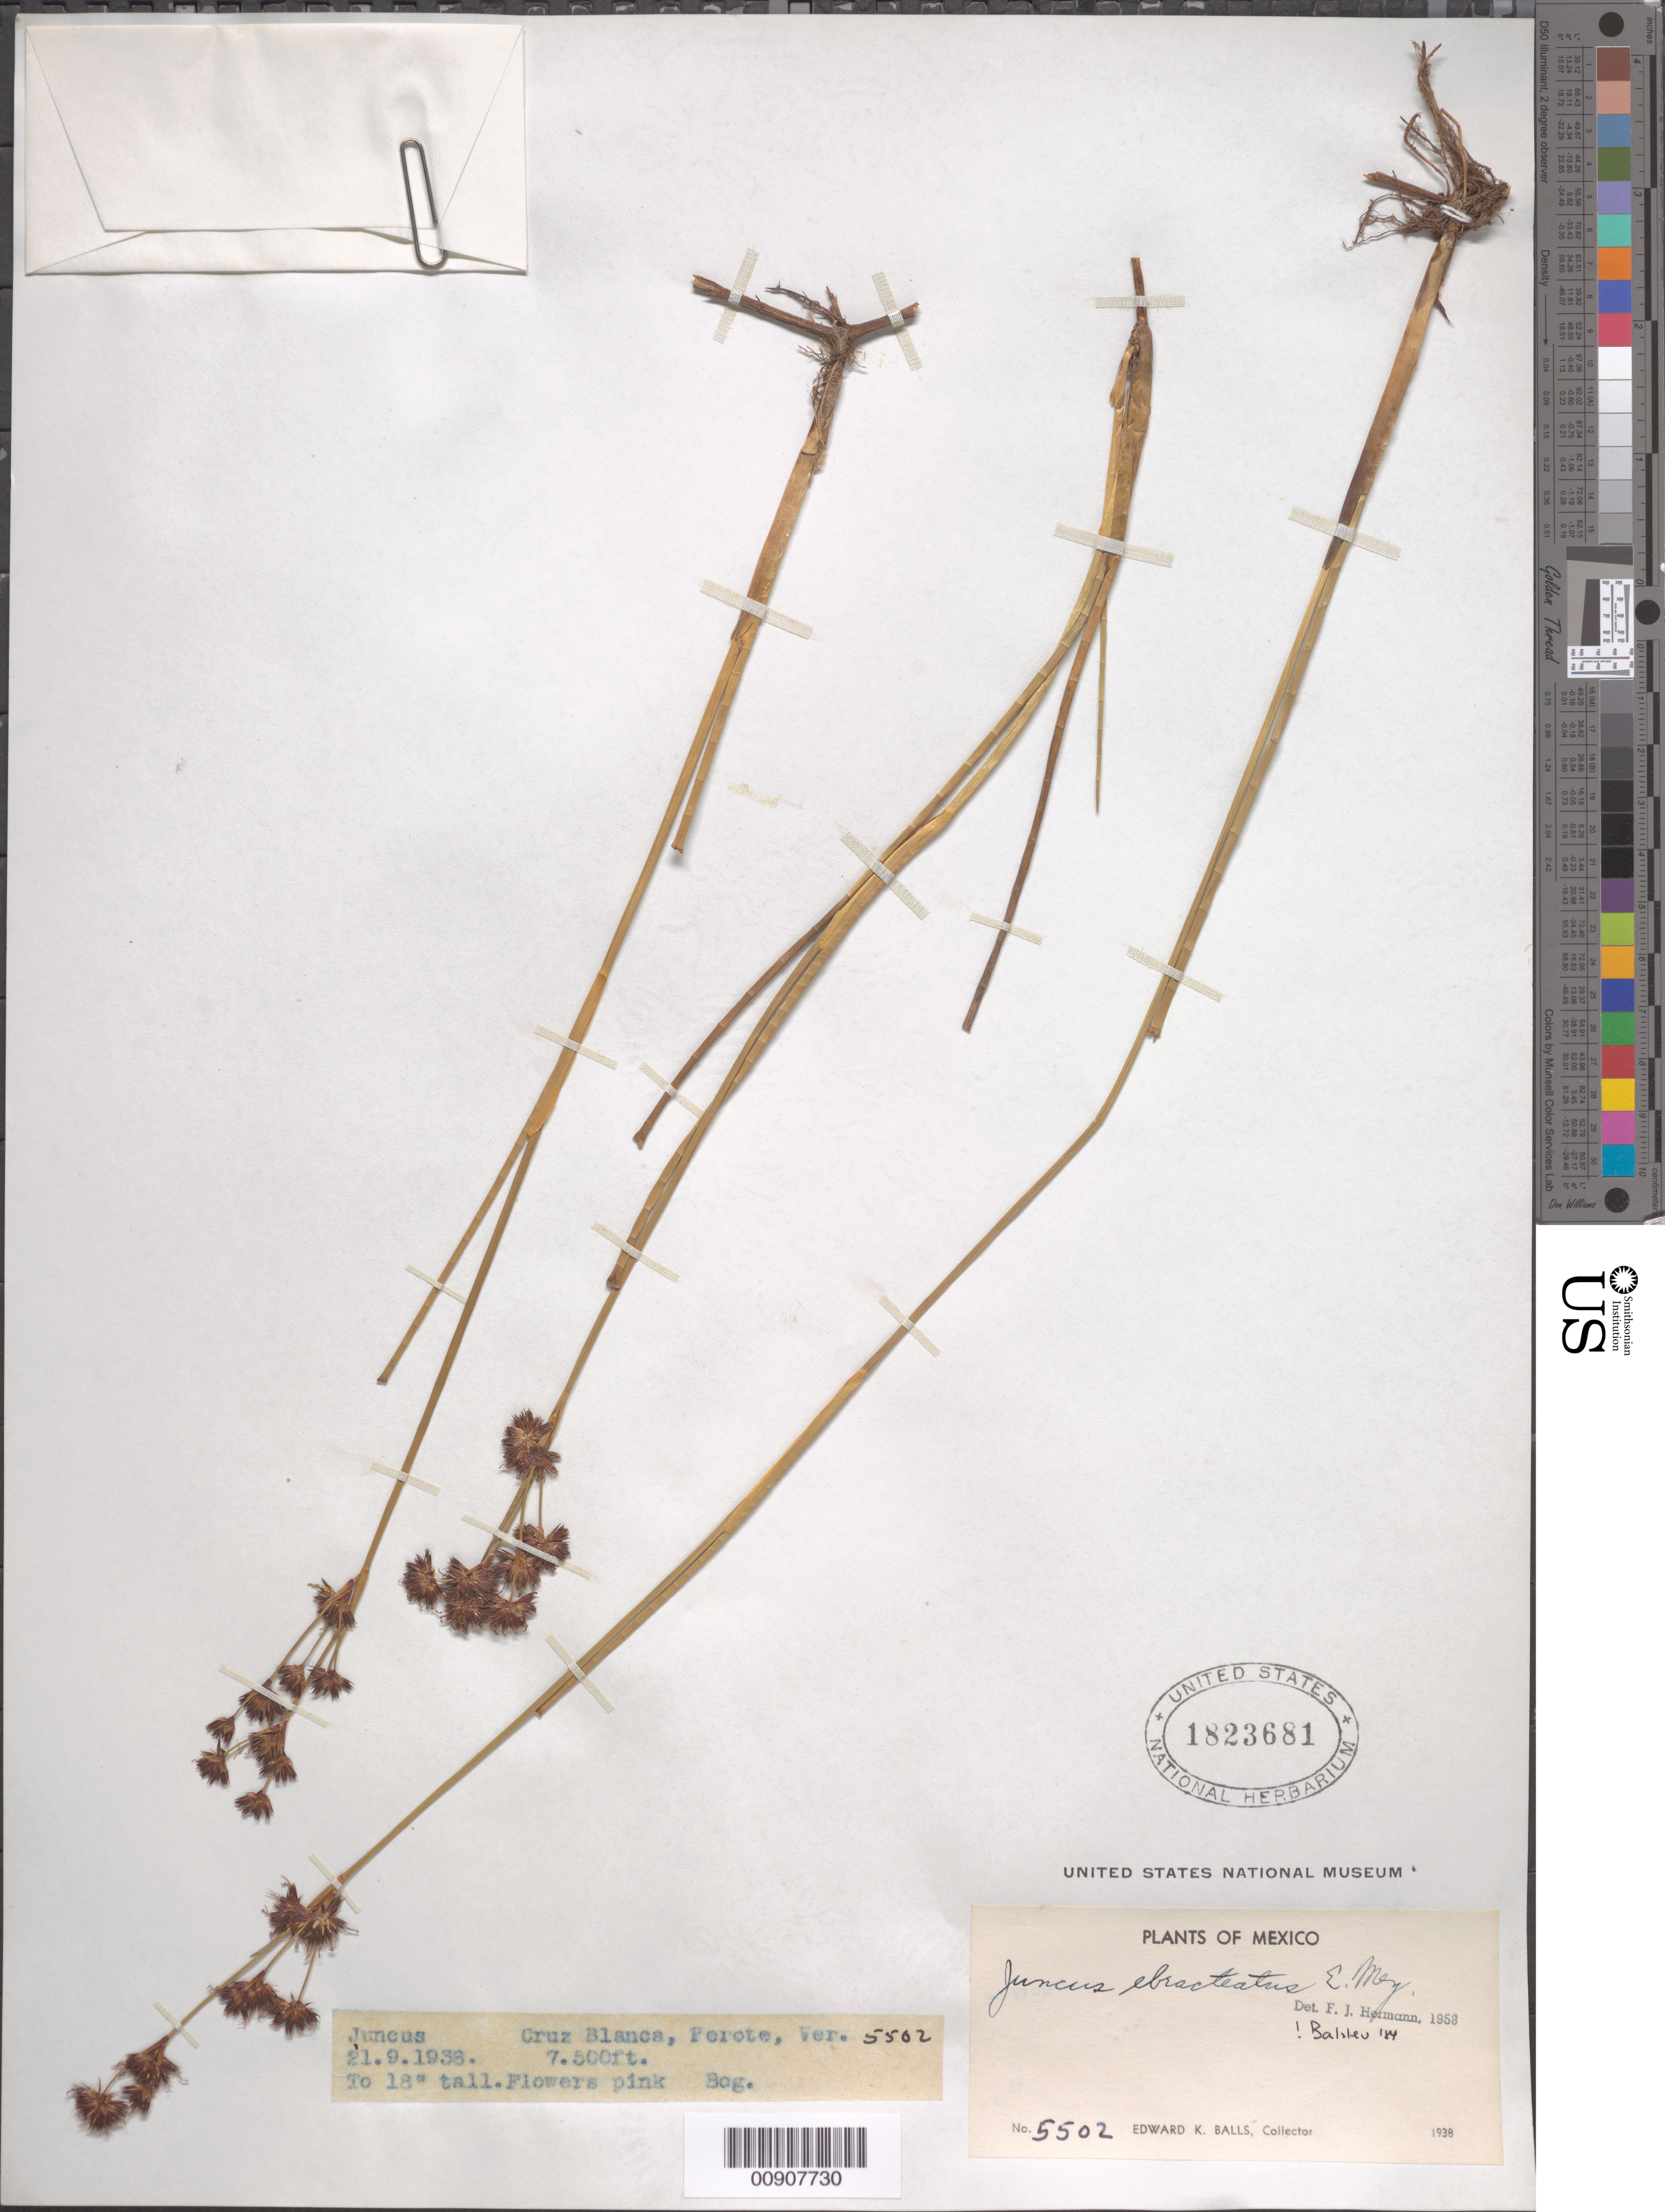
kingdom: Plantae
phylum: Tracheophyta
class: Liliopsida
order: Poales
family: Juncaceae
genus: Juncus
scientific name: Juncus ebracteatus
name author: E. Mey.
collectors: E. K. Balls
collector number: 5502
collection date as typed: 21 Sep 1938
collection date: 1938-09-21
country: Mexico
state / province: Veracruz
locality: Cruz Blanca, Perote, Veracruz.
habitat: Bog.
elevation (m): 2286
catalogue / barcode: US 1823681